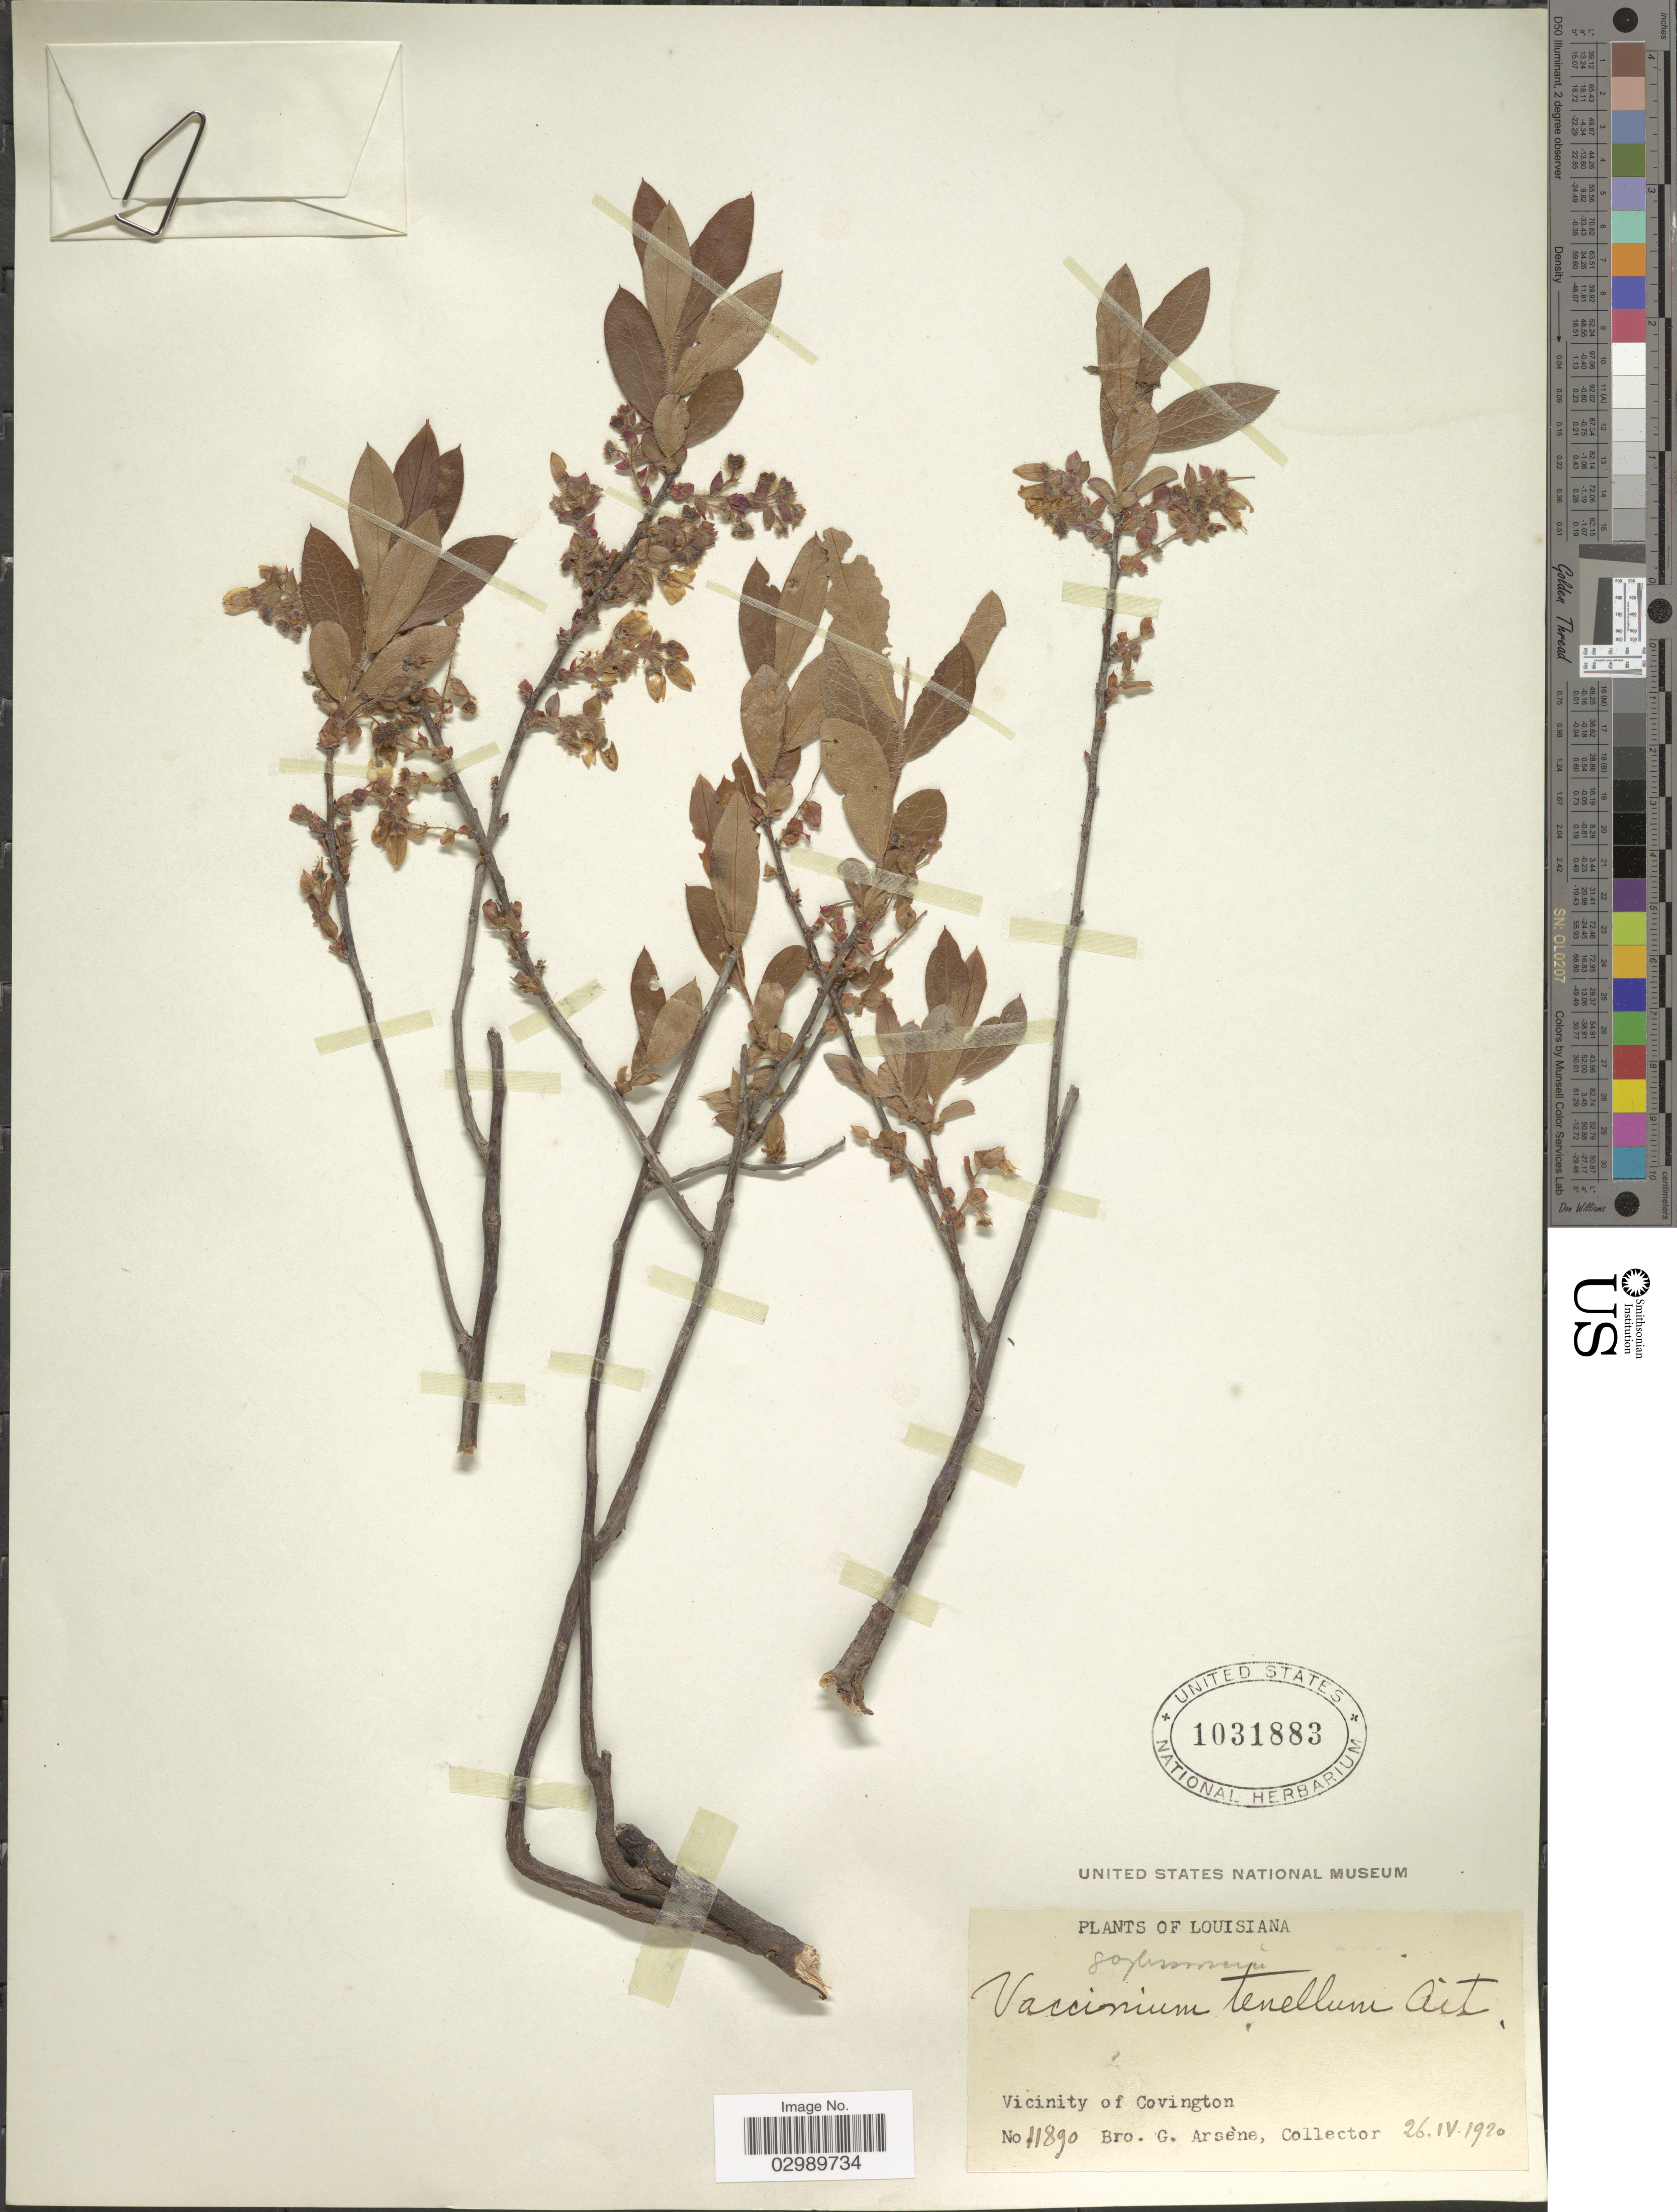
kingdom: Plantae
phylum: Tracheophyta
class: Magnoliopsida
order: Ericales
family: Ericaceae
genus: Vaccinium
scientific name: Vaccinium tenellum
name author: Aiton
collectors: Bro. G. Arsène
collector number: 11890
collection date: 1920-04-26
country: United States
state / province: Louisiana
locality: Vicinity of Covington.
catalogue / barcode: US 1031883